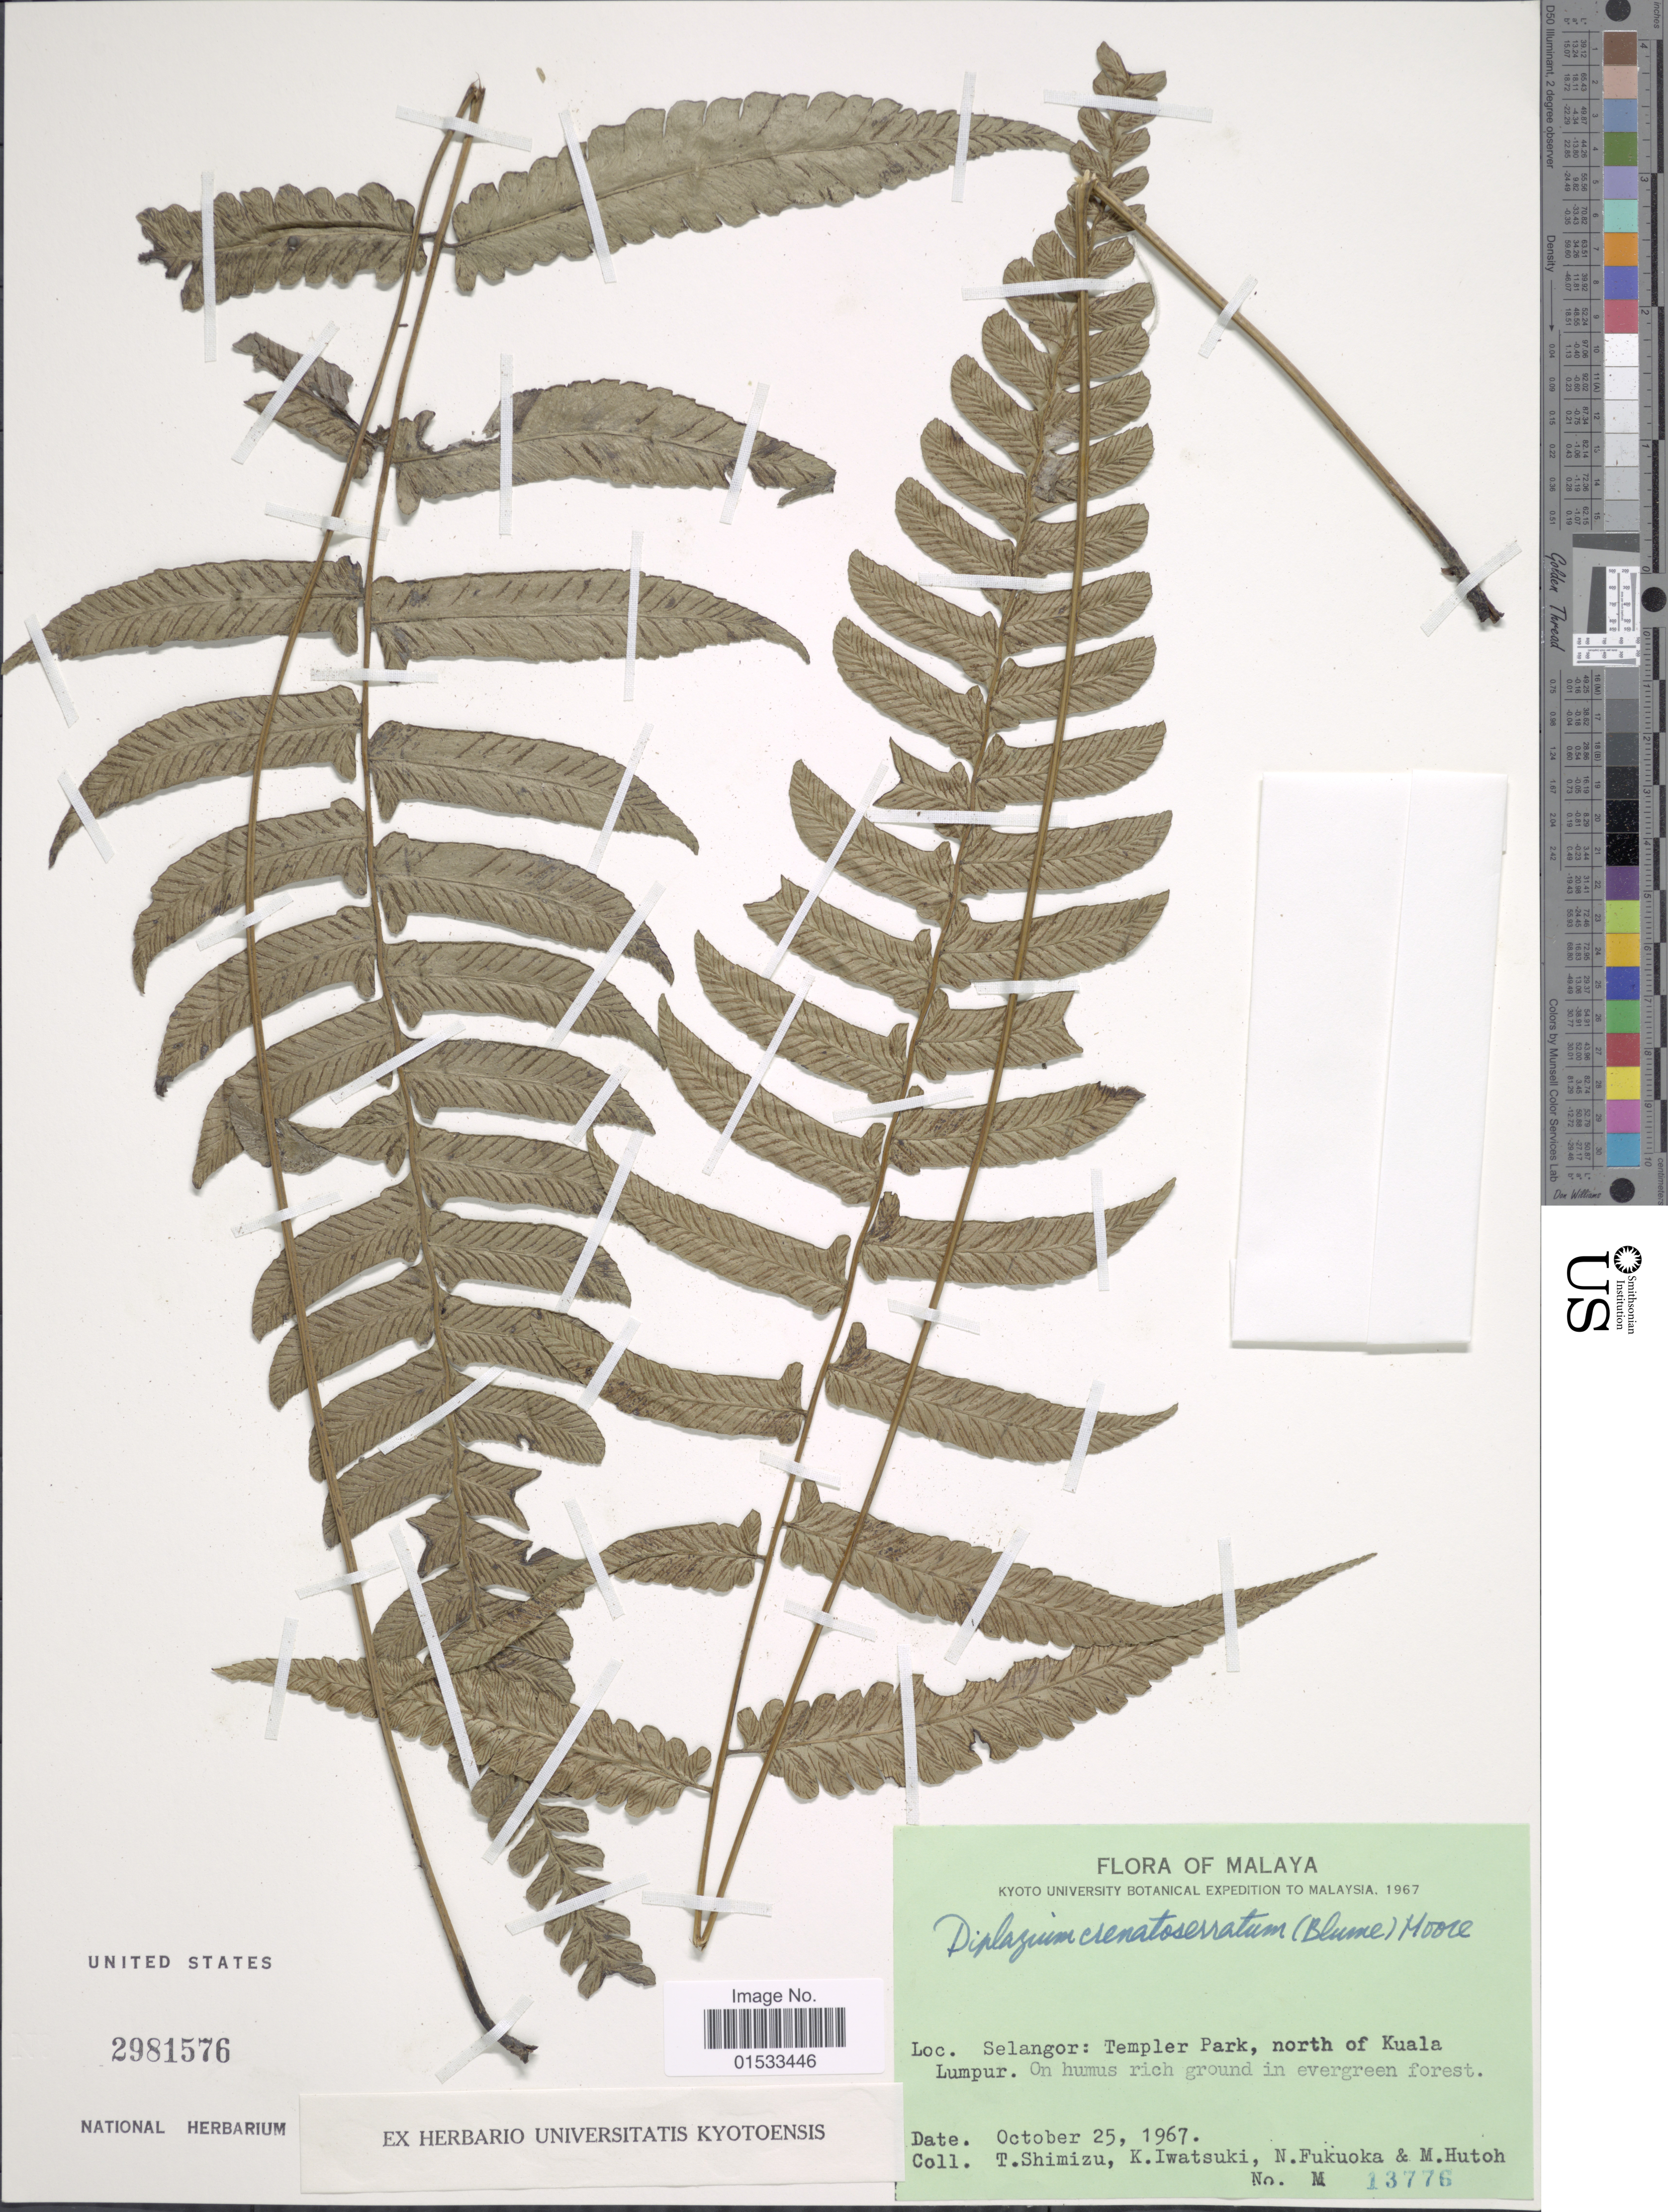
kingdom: Plantae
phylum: Tracheophyta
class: Polypodiopsida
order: Polypodiales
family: Athyriaceae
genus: Diplazium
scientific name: Diplazium crenatoserratum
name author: (Blume) T. Moore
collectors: T. Shimizu, K. Iwatsuki, N. Fukuoka & M. Hutoh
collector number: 13776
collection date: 1967-10-25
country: Malaysia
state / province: Selangor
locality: Malaya, Templer Park, north of Kuala Lumpur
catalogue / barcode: US 2981576